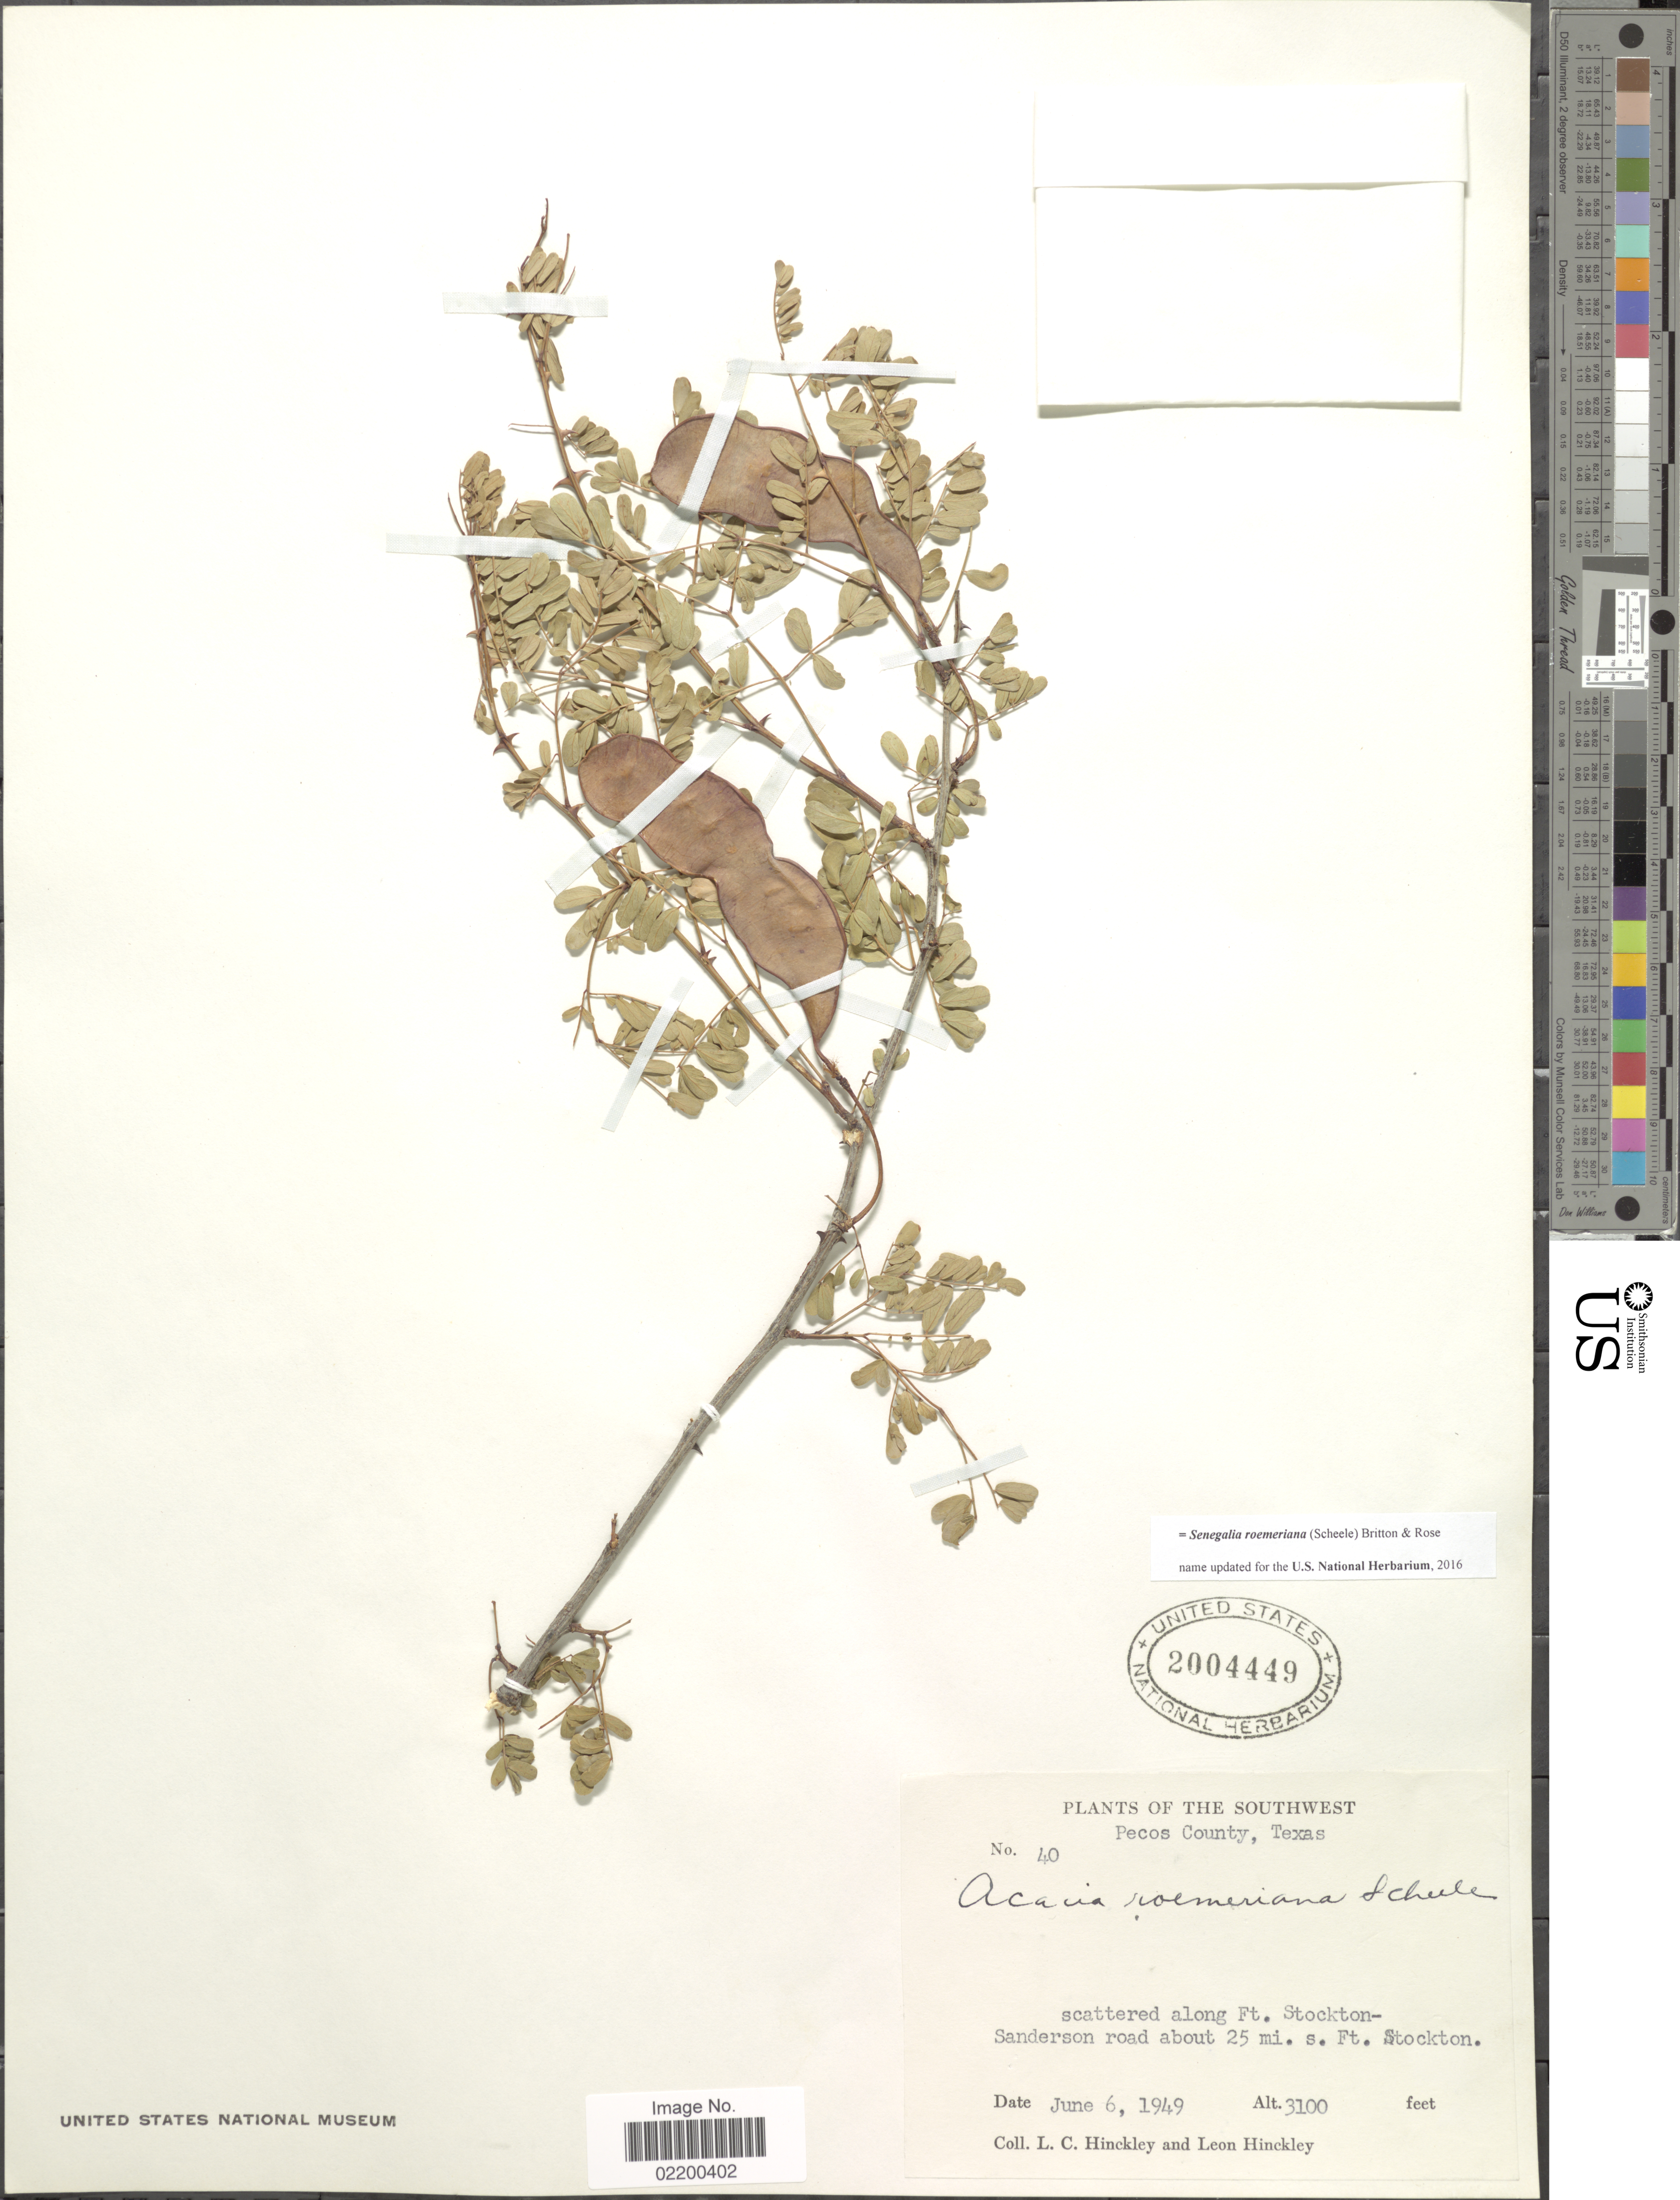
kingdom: Plantae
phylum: Tracheophyta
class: Magnoliopsida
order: Fabales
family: Fabaceae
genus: Senegalia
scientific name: Senegalia roemeriana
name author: (Scheele) Britton & Rose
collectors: L. Hinckley & L. Hinckley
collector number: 40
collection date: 1949-06-06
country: United States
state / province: Texas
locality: The Southwest, Pecos County, scattered along Ft. Stockton-Sanderson road about 25 mi. s. Ft. Stockton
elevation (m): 945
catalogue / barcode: US 2004449